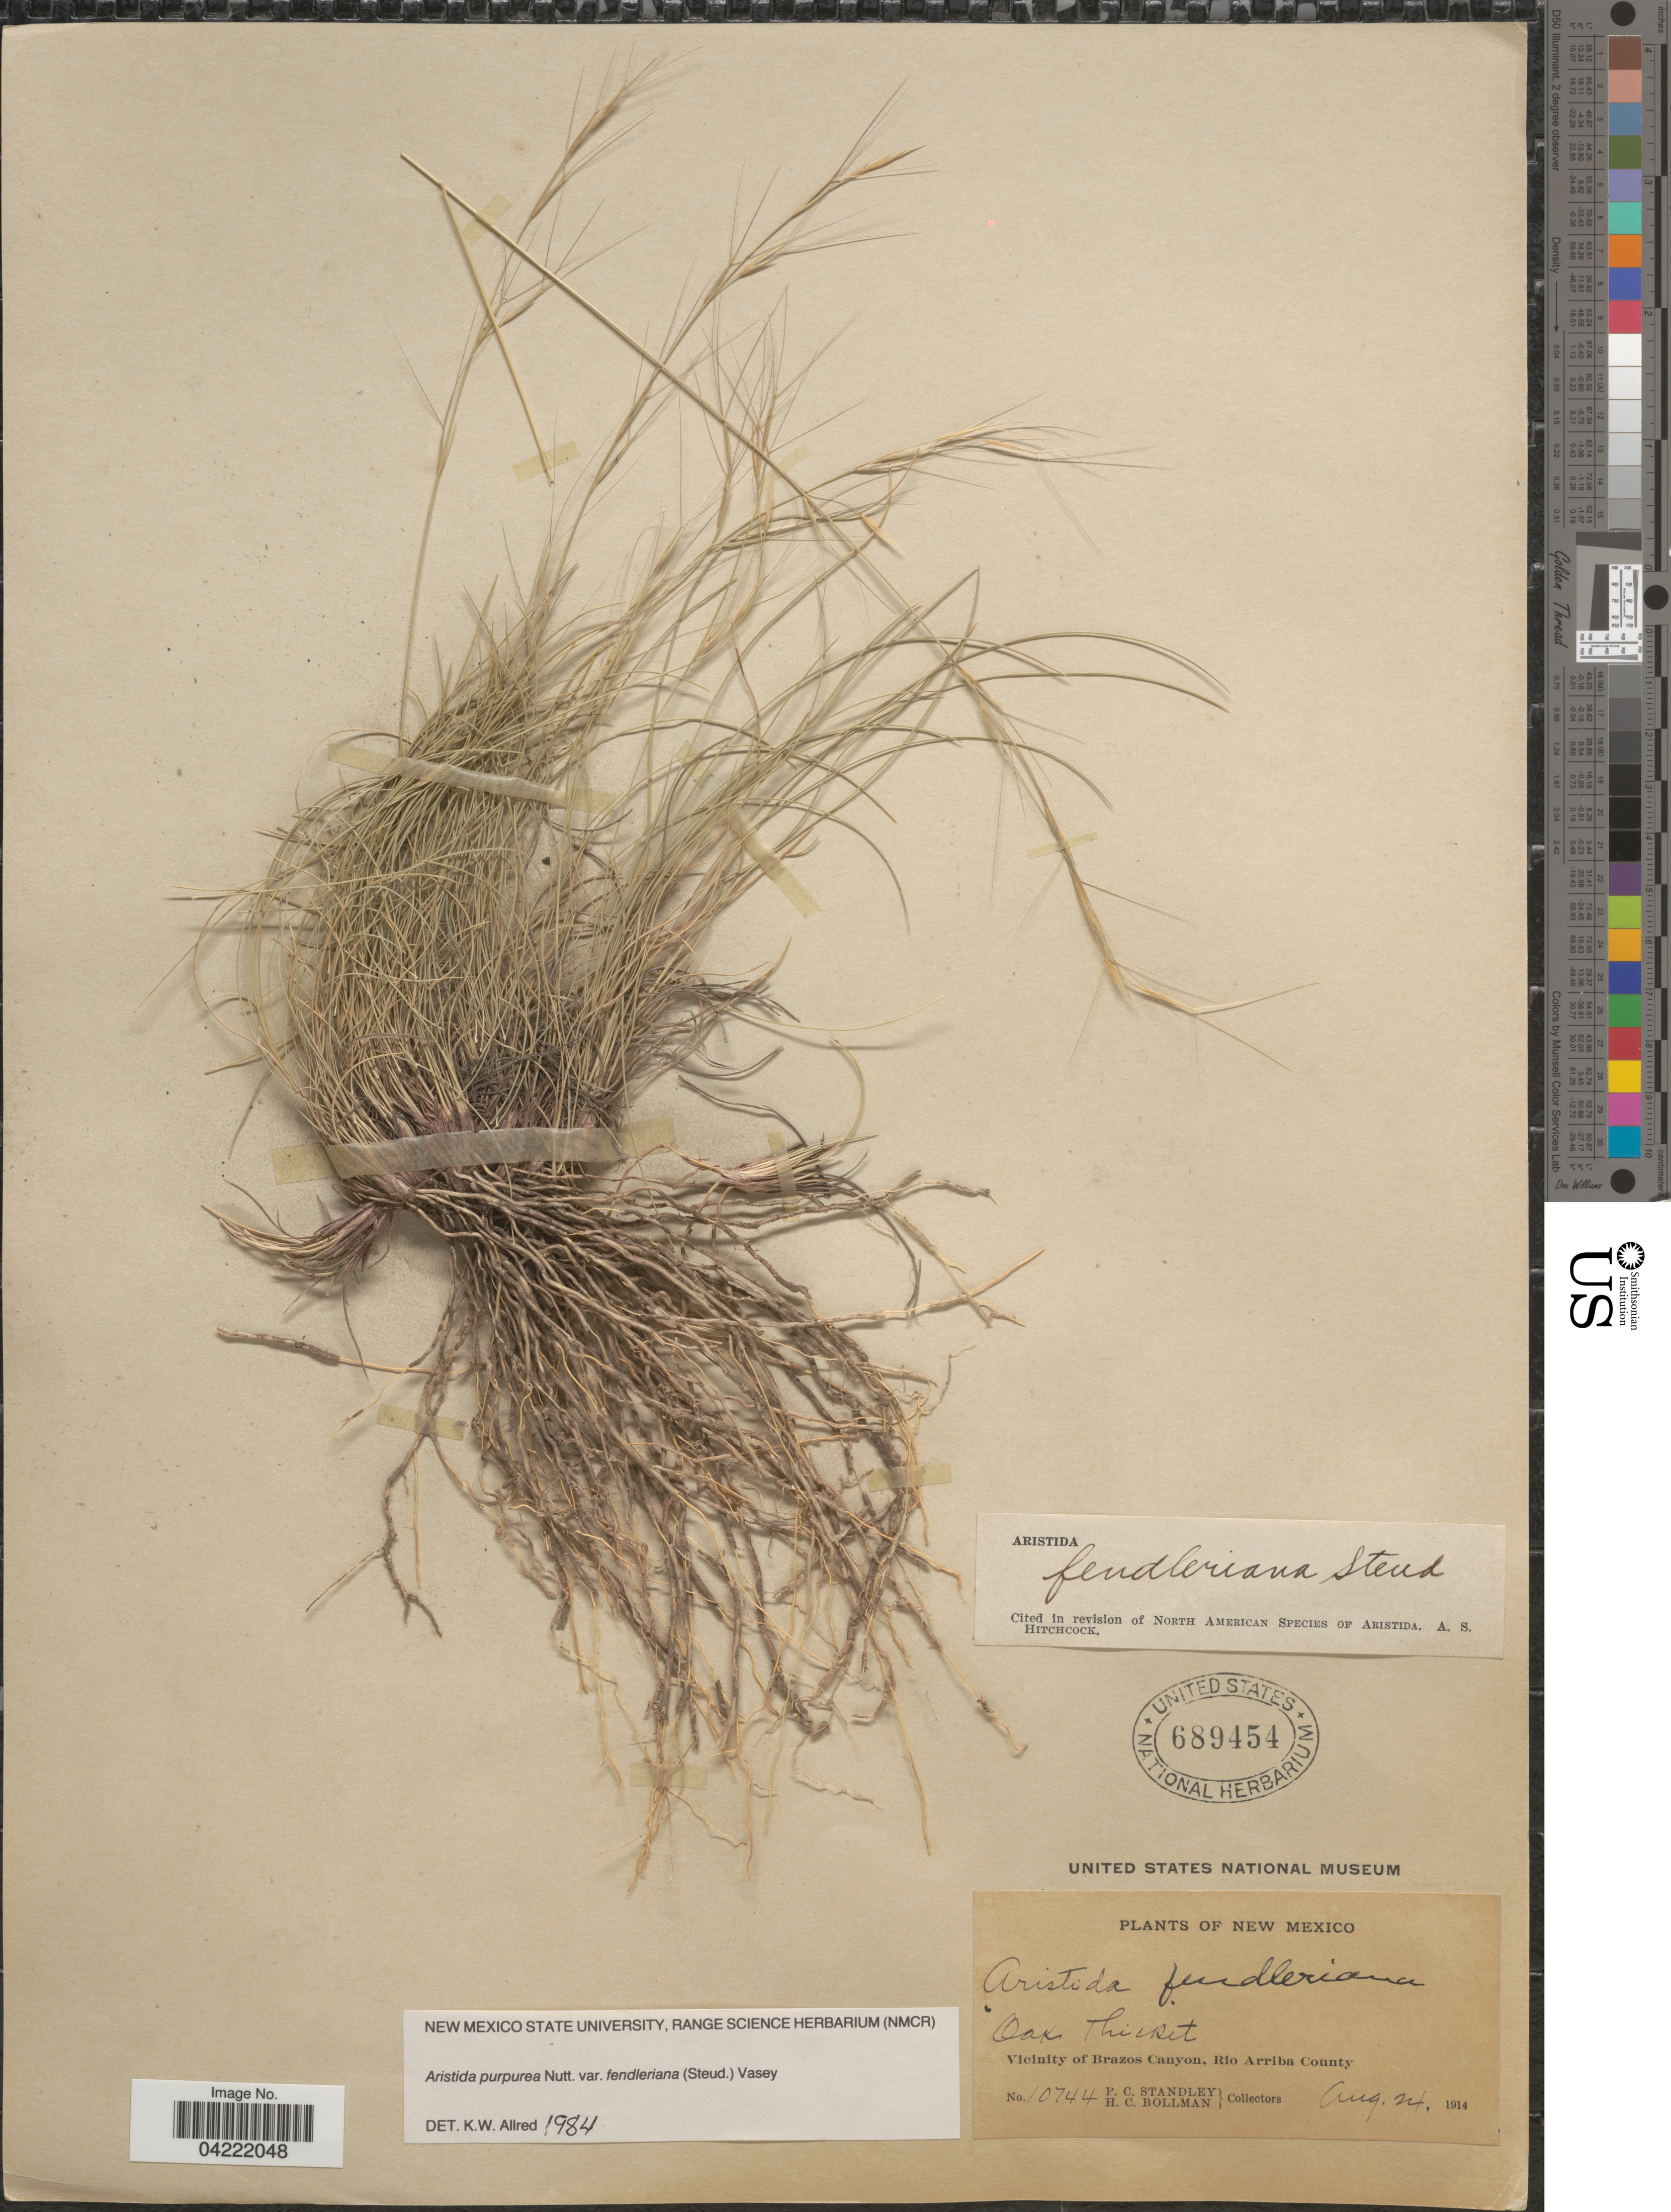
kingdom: Plantae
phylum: Tracheophyta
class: Liliopsida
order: Poales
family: Poaceae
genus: Aristida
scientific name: Aristida purpurea var. fendleriana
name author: (Steud.) Vasey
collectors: P. C. Standley & H. C. Bollman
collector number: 10744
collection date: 1914-08-24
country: United States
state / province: New Mexico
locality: Oak thicket. Vicinity of Brazos Canyon, Rio Arriba County.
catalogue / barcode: US 689454